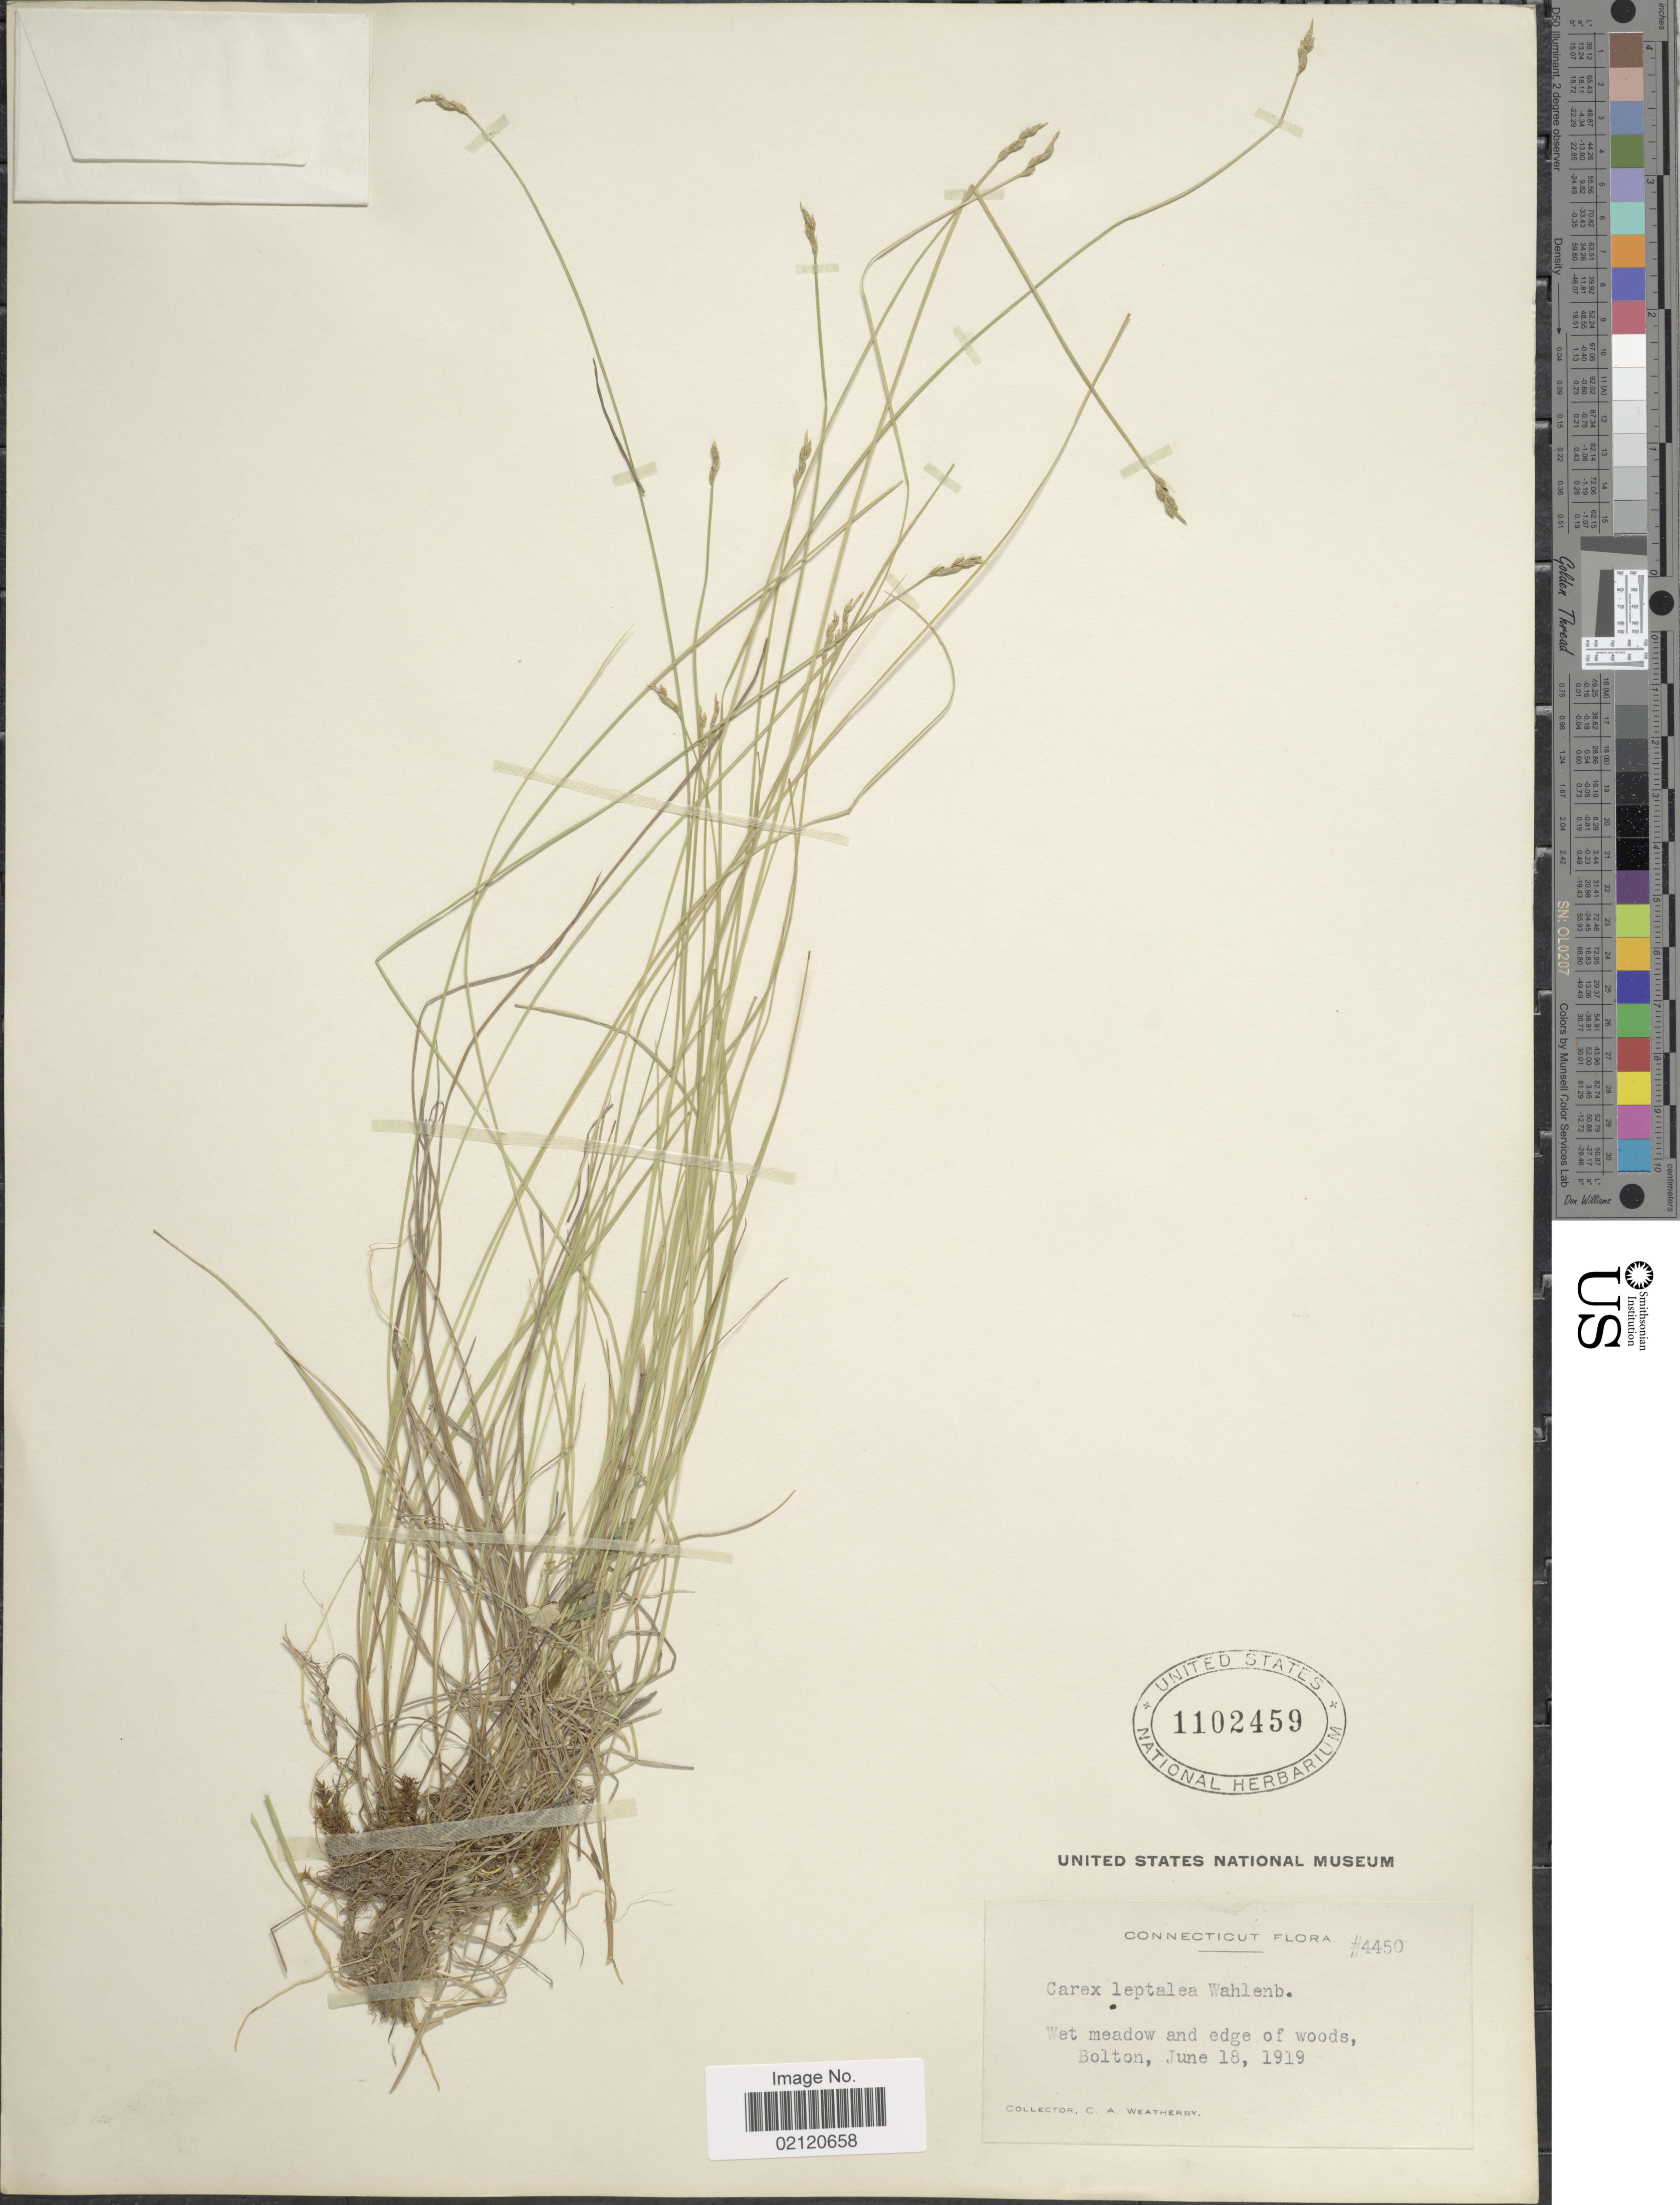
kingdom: Plantae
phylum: Tracheophyta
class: Liliopsida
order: Poales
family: Cyperaceae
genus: Carex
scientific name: Carex leptalea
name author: Wahlenb.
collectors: C. A. Weatherby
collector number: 4450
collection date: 1919-06-18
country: United States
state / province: Connecticut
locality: Bolton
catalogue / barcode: US 1102459